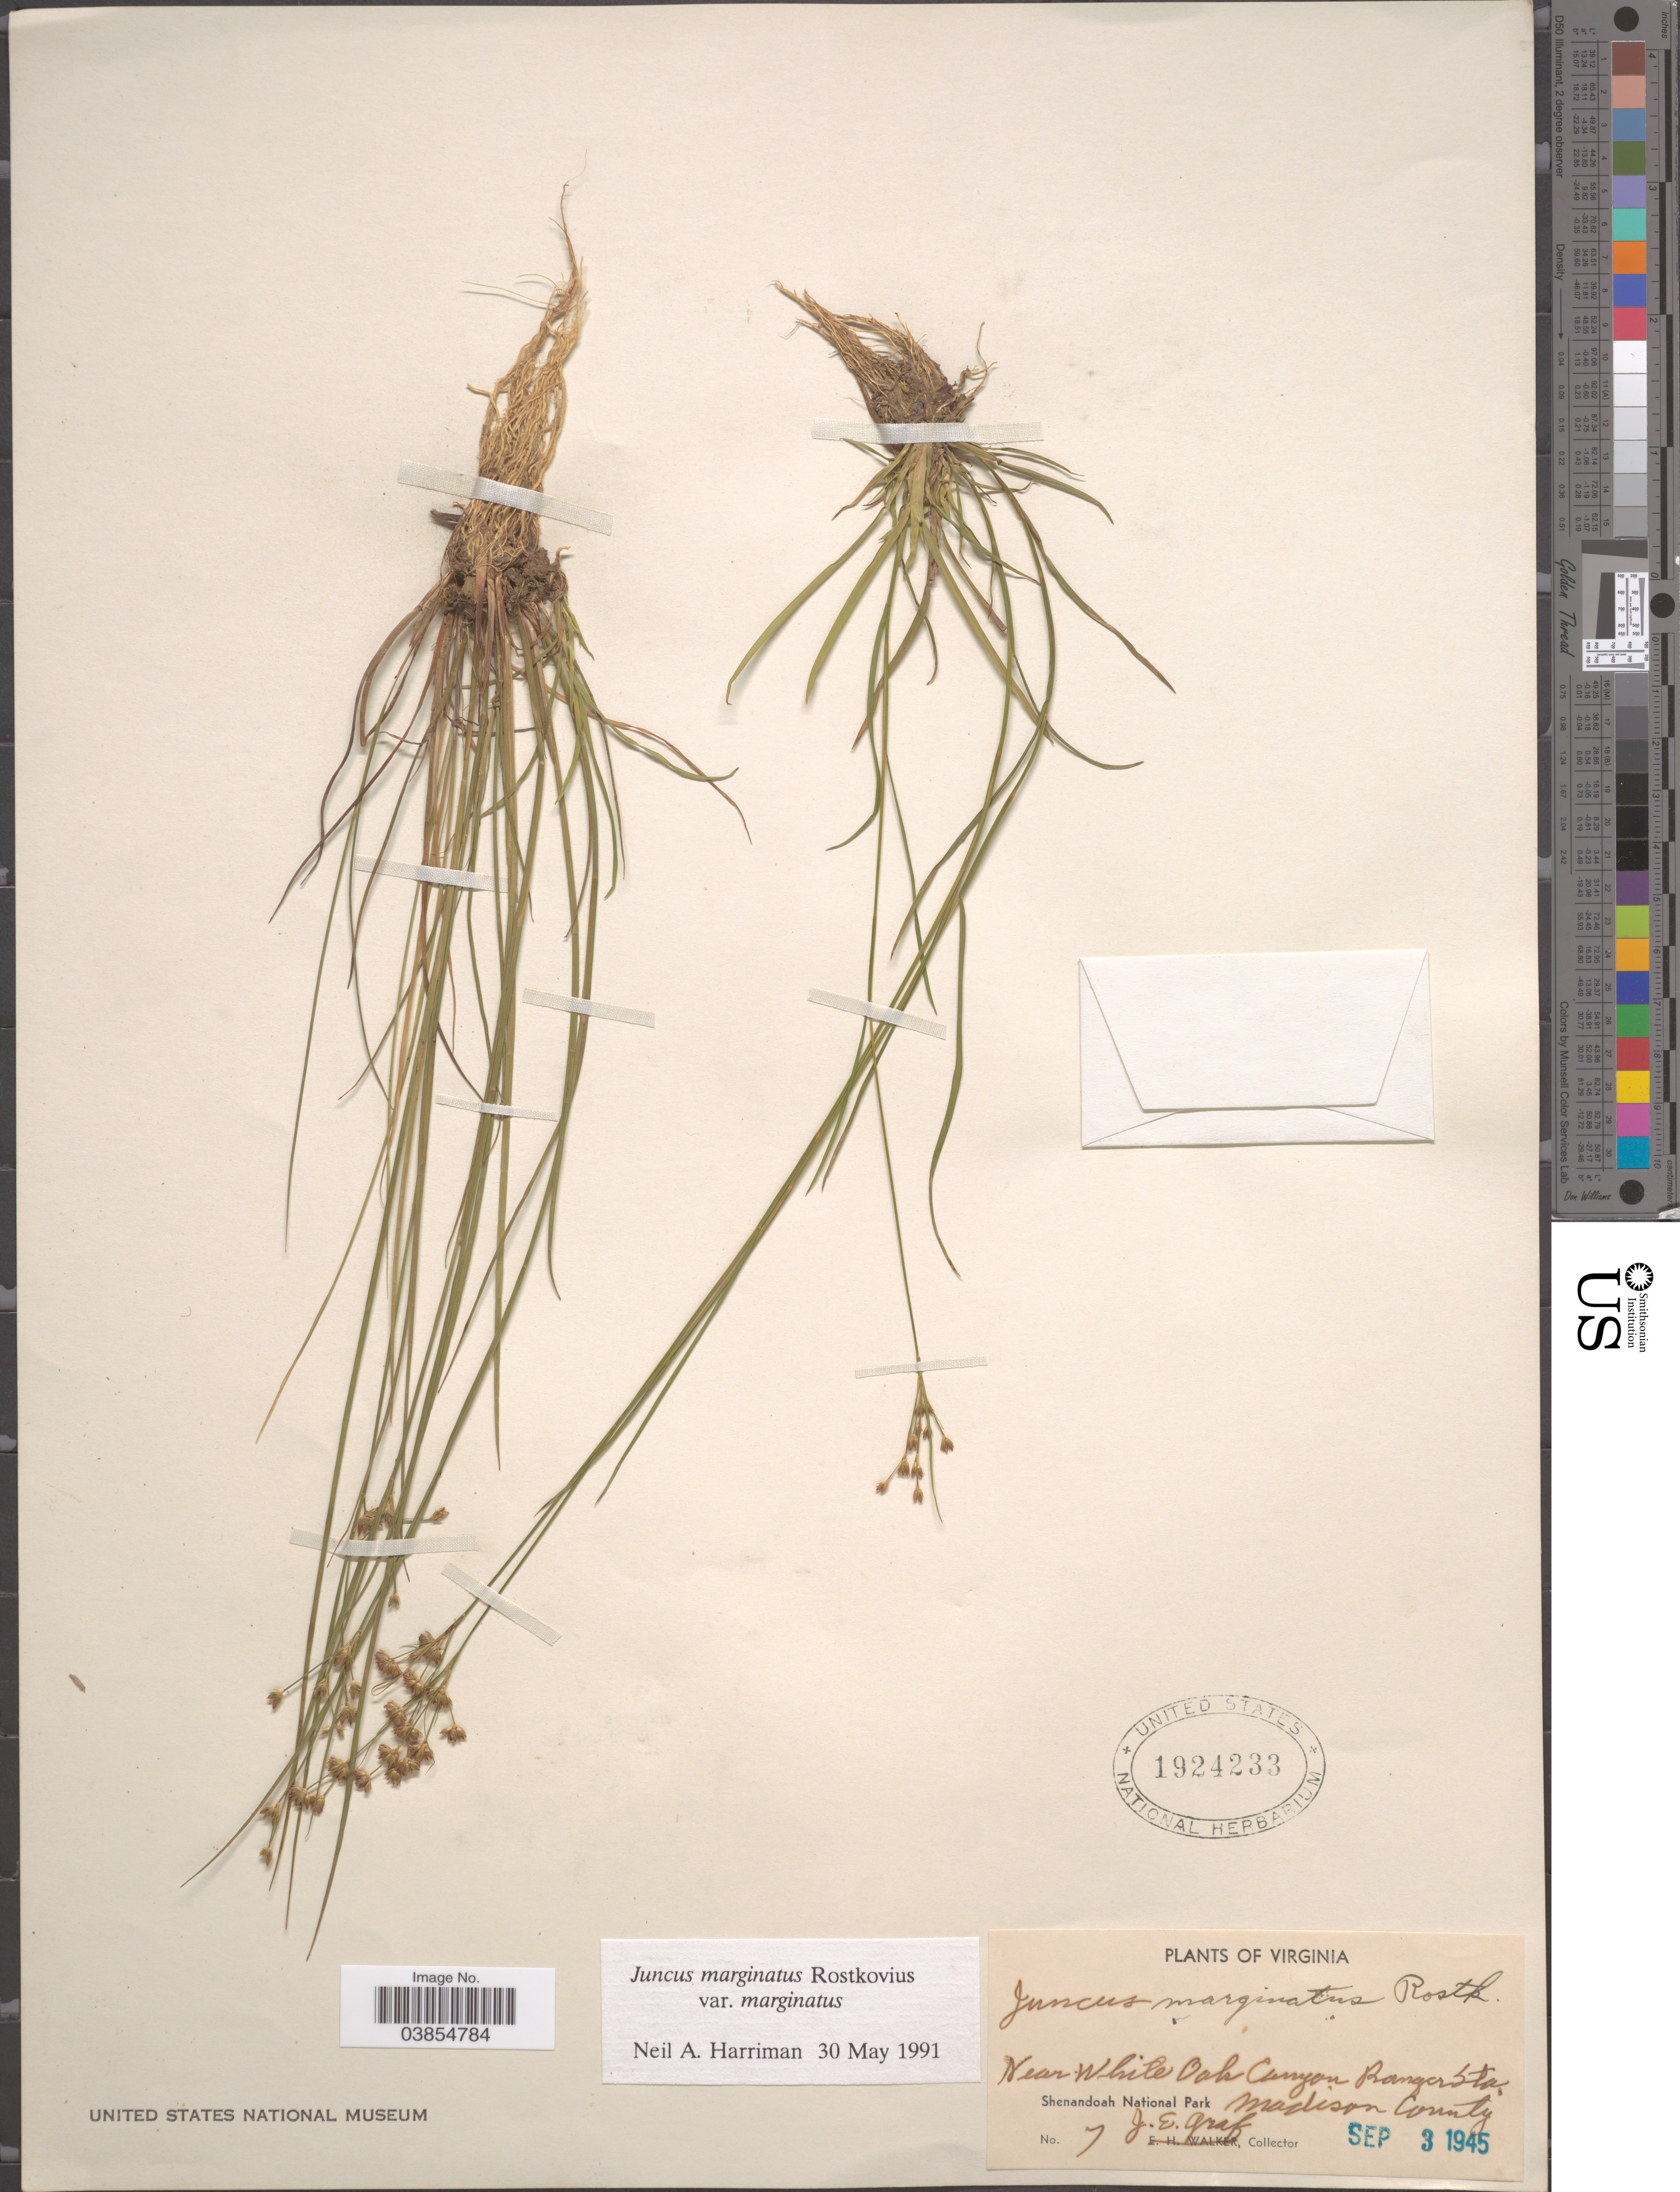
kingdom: Plantae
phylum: Tracheophyta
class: Liliopsida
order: Poales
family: Juncaceae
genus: Juncus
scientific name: Juncus marginatus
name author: Rostk.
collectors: J. Graf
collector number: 7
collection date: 1945-09-03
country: United States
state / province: Virginia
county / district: Madison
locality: Near White Oak Canyon Ranger Sta. Madison County. Shenandoah National Park.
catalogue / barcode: US 1924233